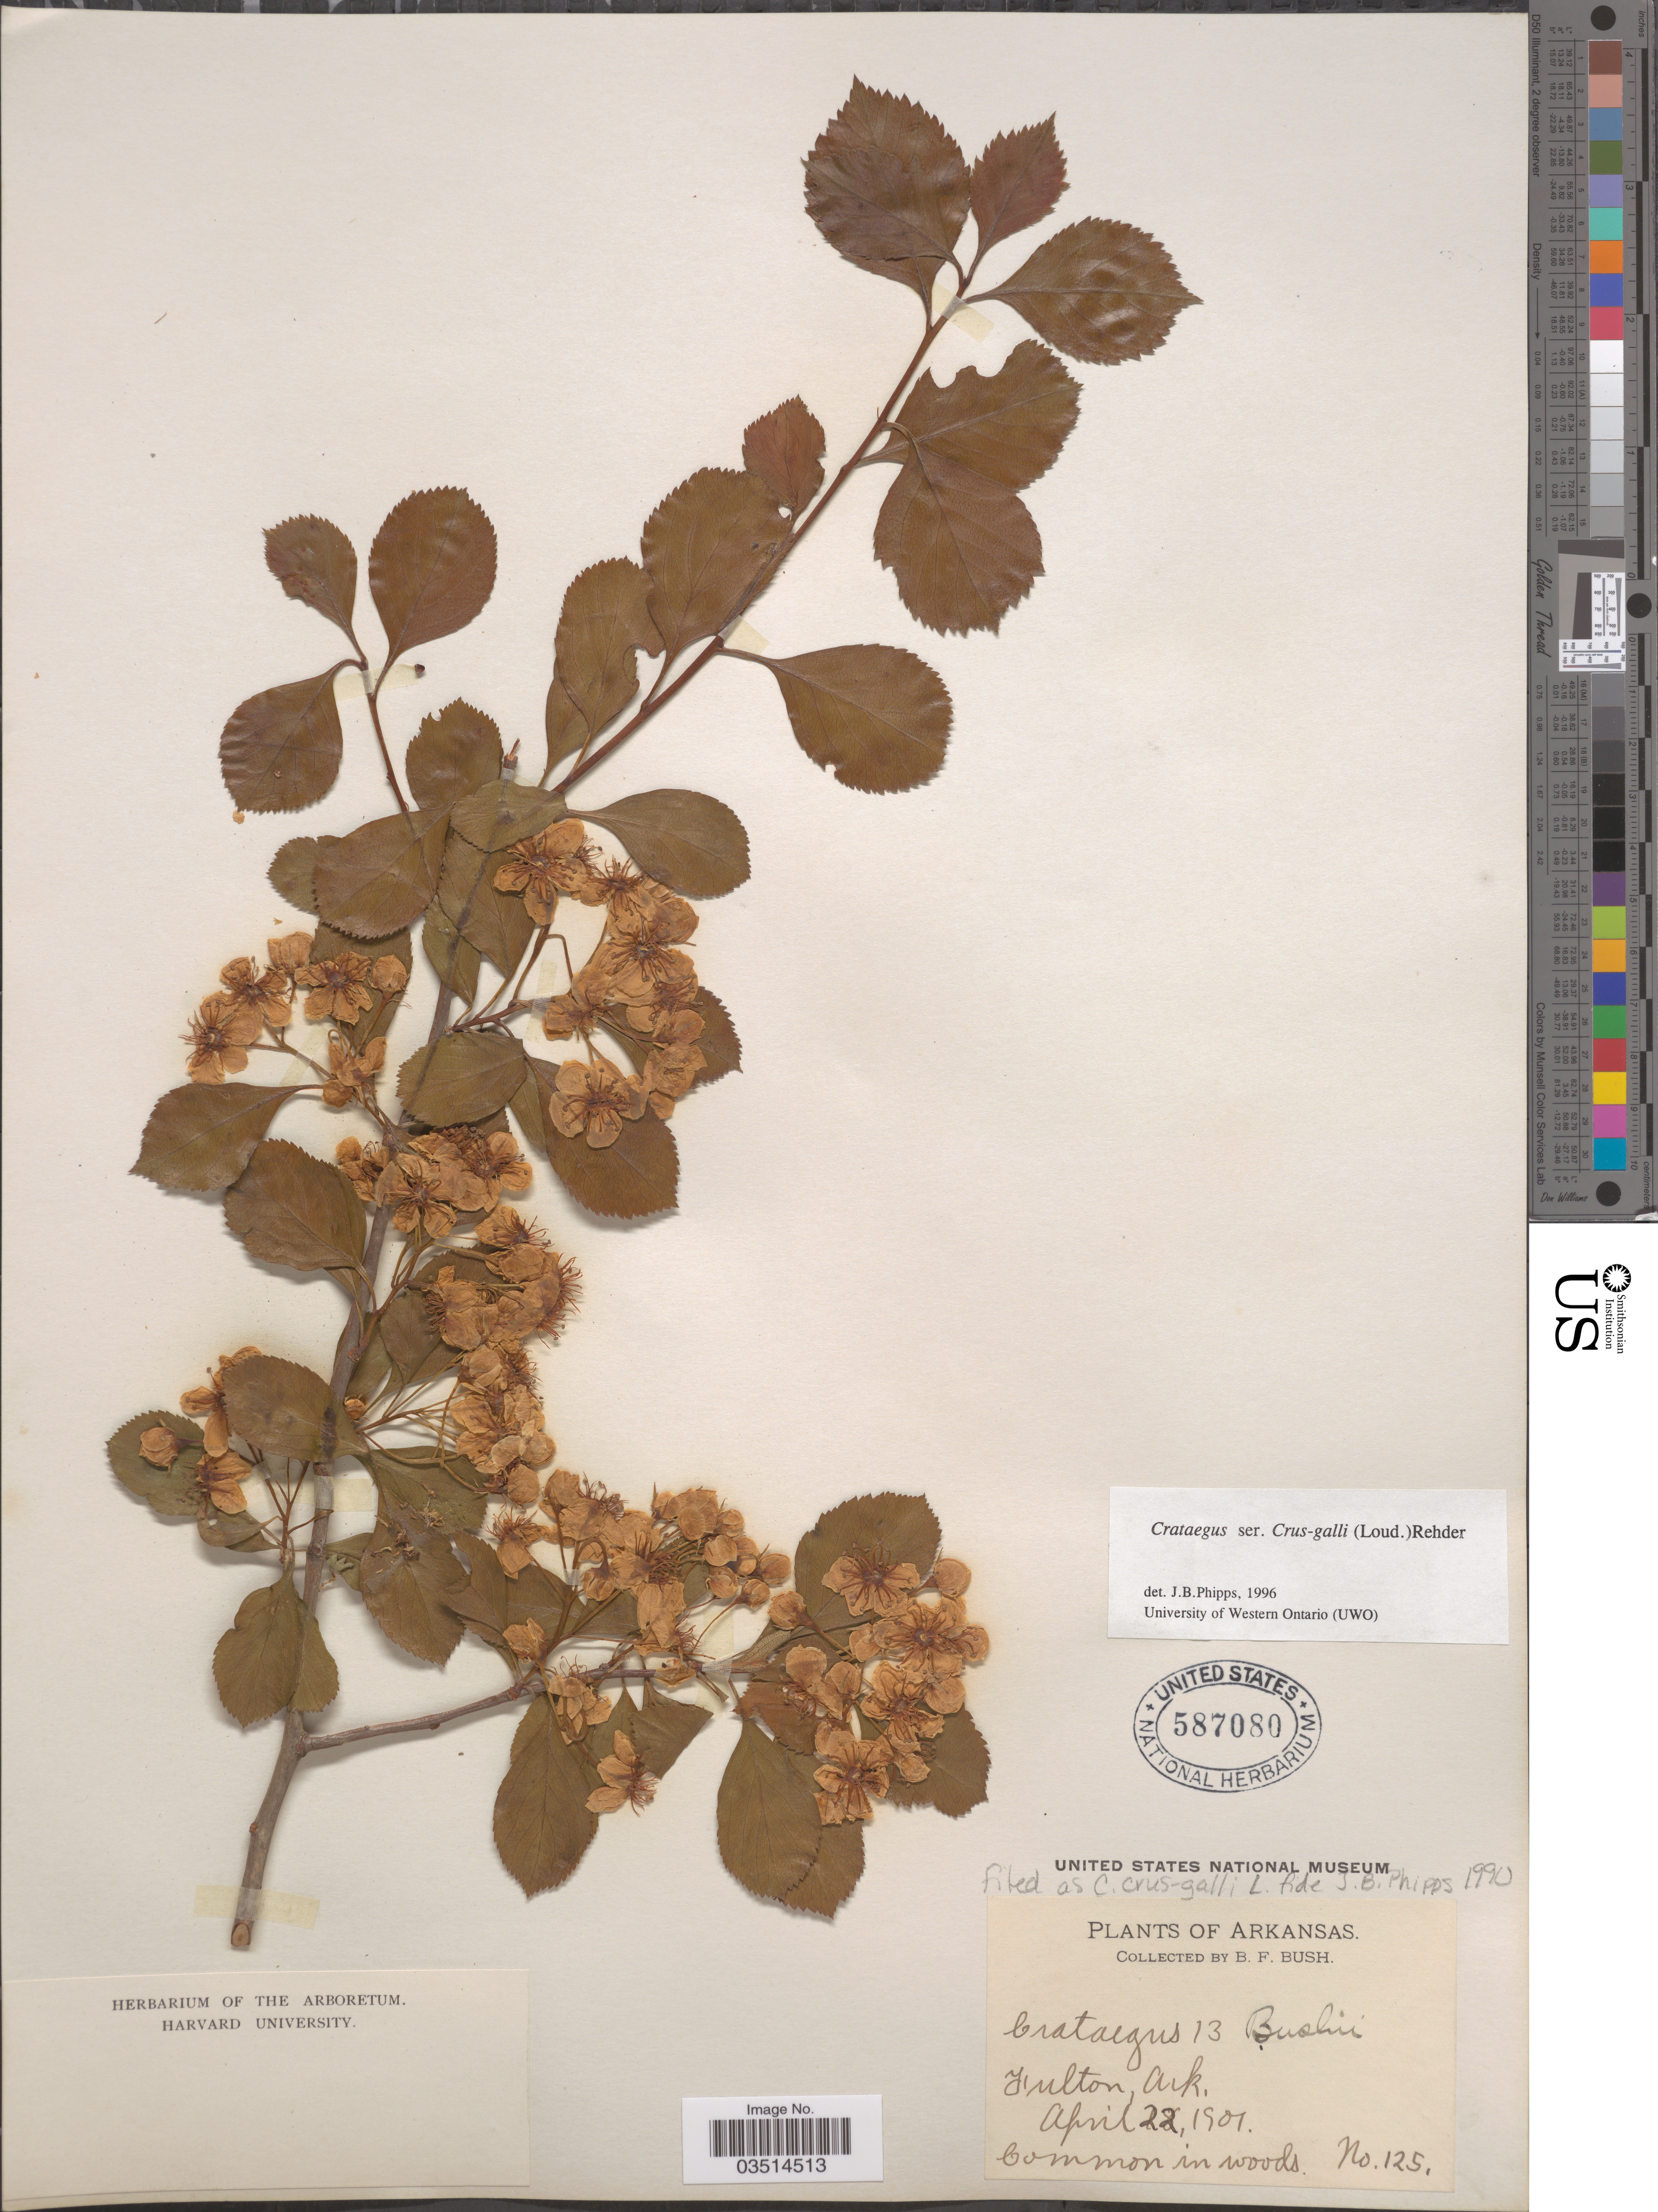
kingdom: Plantae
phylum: Tracheophyta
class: Magnoliopsida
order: Rosales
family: Rosaceae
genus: Crataegus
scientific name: Crataegus crus-galli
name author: L.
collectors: B. F. Bush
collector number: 125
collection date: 1901-04-22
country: United States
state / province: Arkansas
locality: Fulton.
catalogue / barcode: US 587080